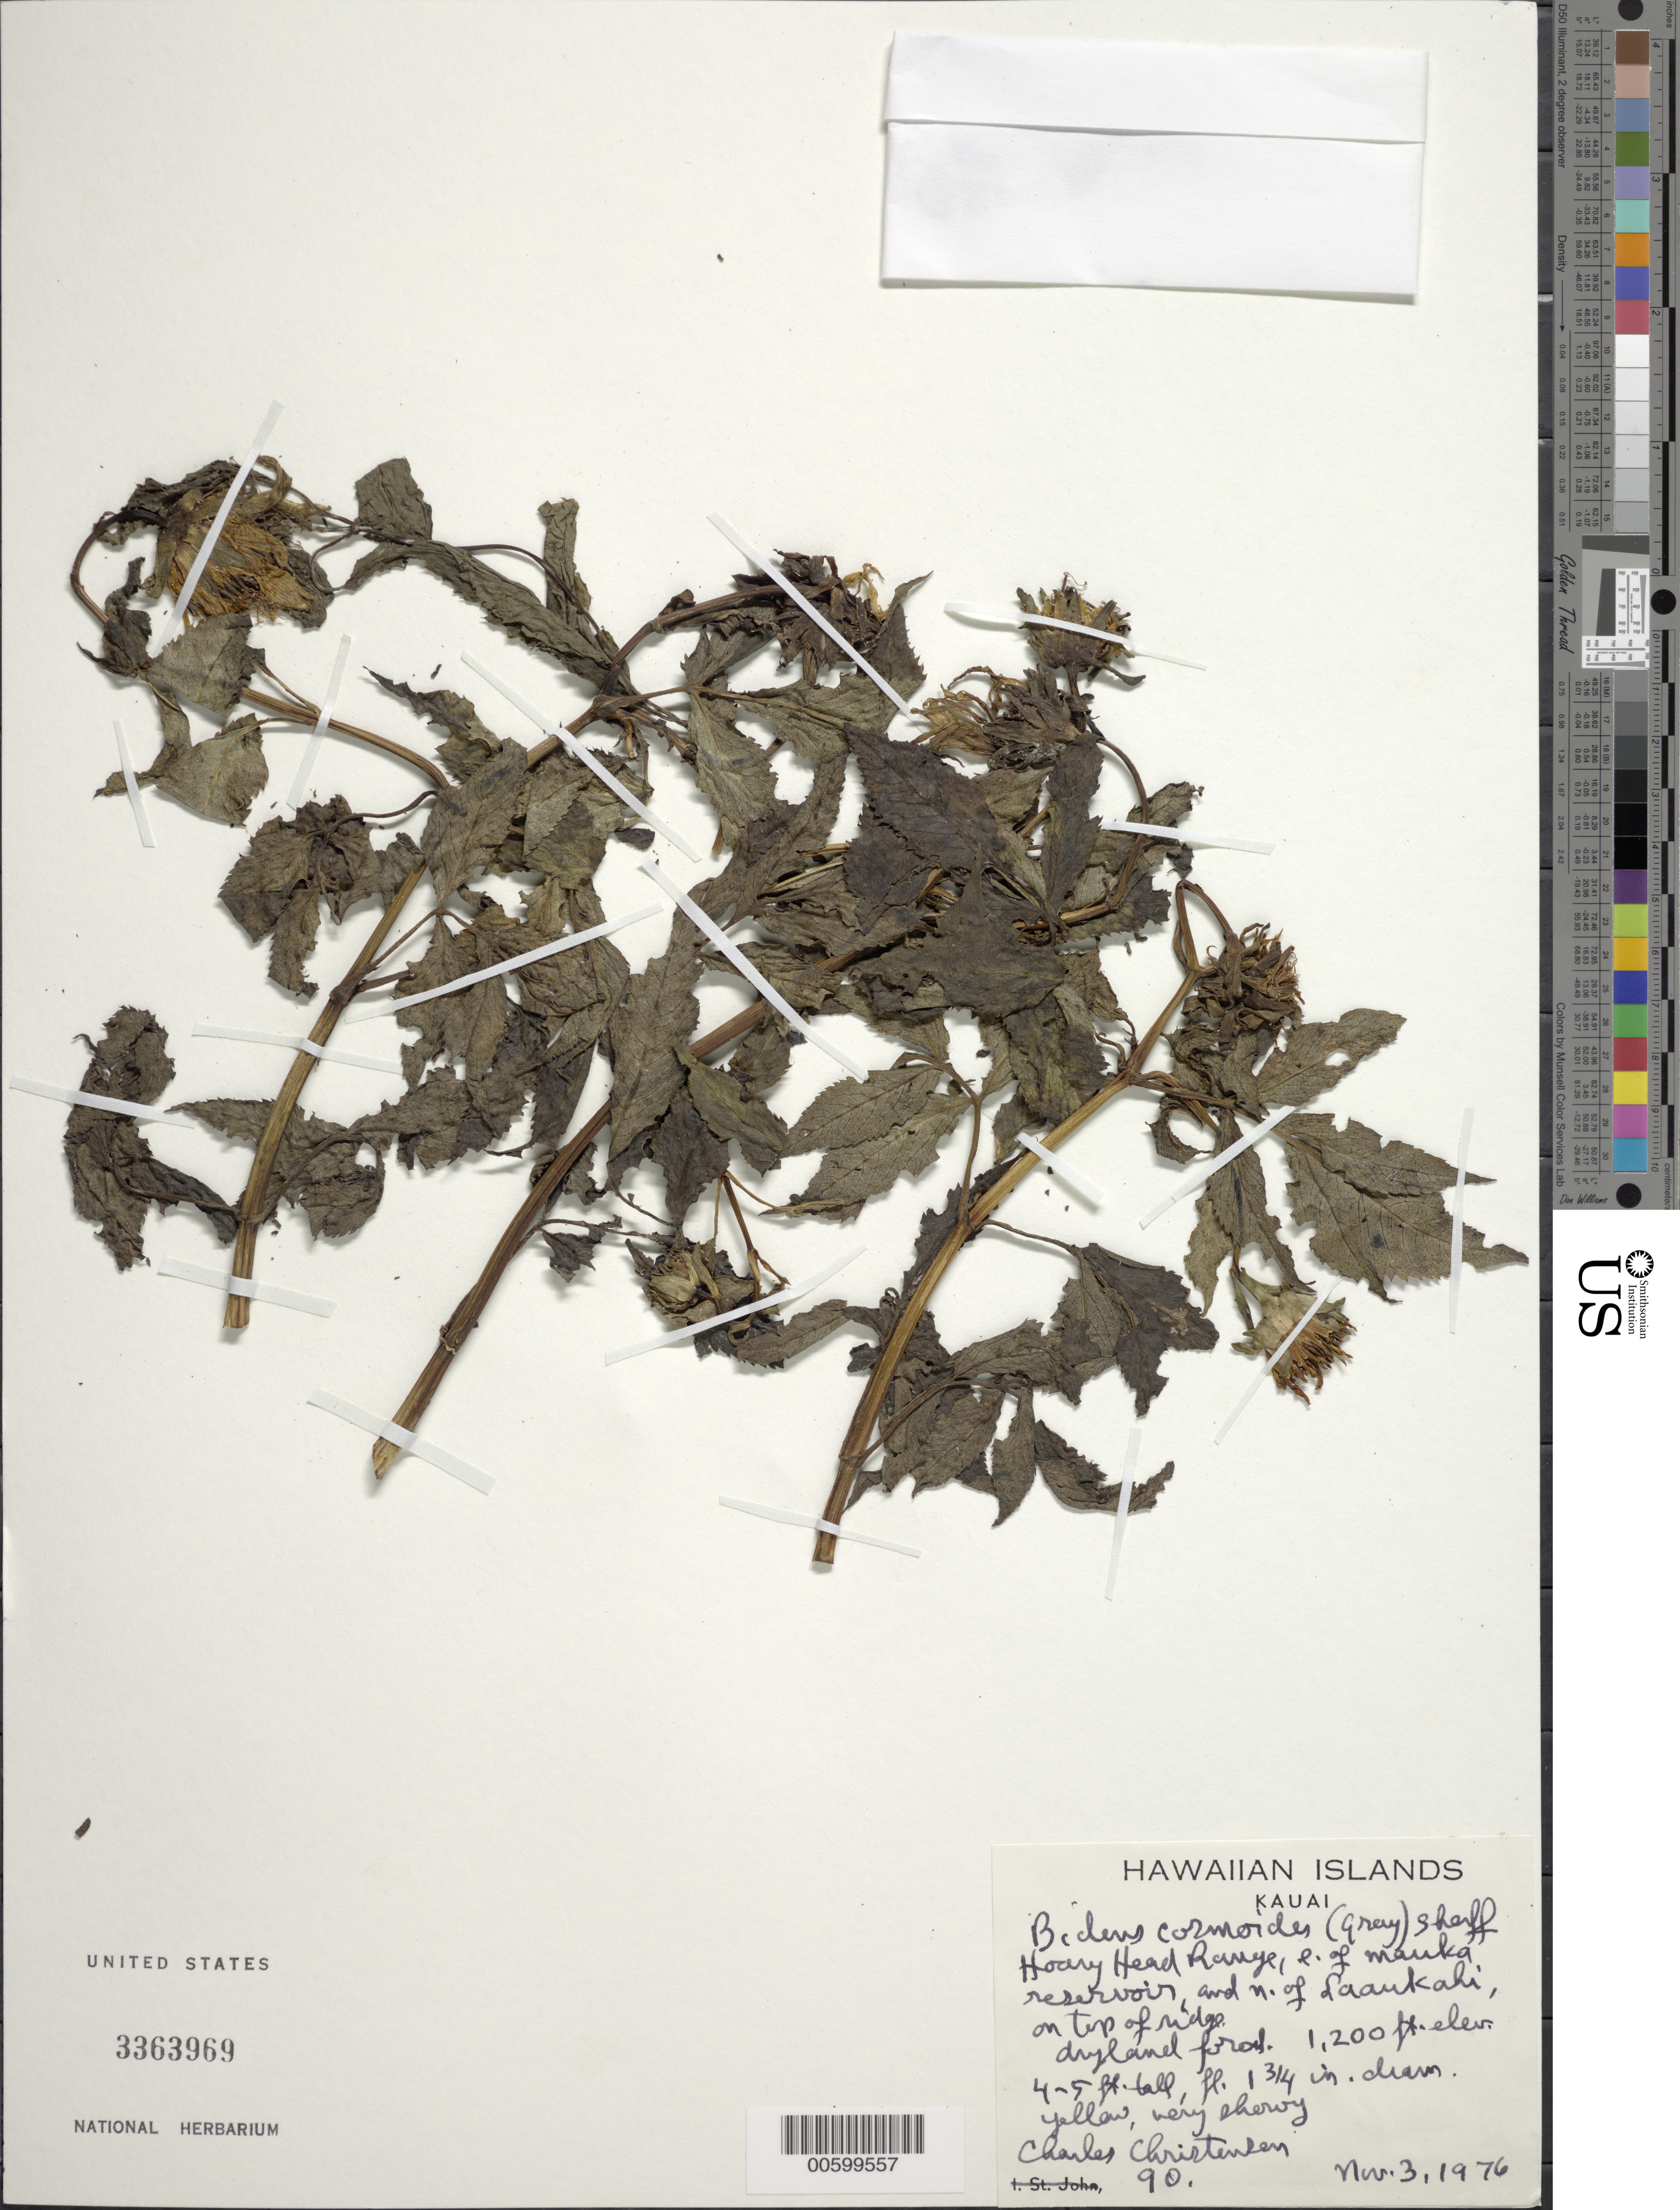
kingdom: Plantae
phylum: Tracheophyta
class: Magnoliopsida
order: Asterales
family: Asteraceae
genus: Bidens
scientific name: Bidens cosmoides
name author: (A. Gray) Sherff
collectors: C. Christensen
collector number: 90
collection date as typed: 3 Nov 1976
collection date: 1976-11-03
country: United States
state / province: Hawaii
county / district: Kauai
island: Kaua'i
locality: Hoary Head Range, E of mauka reservoir, and N of Laaukahi, on top of ridge.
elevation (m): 365.76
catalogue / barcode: US 3363969